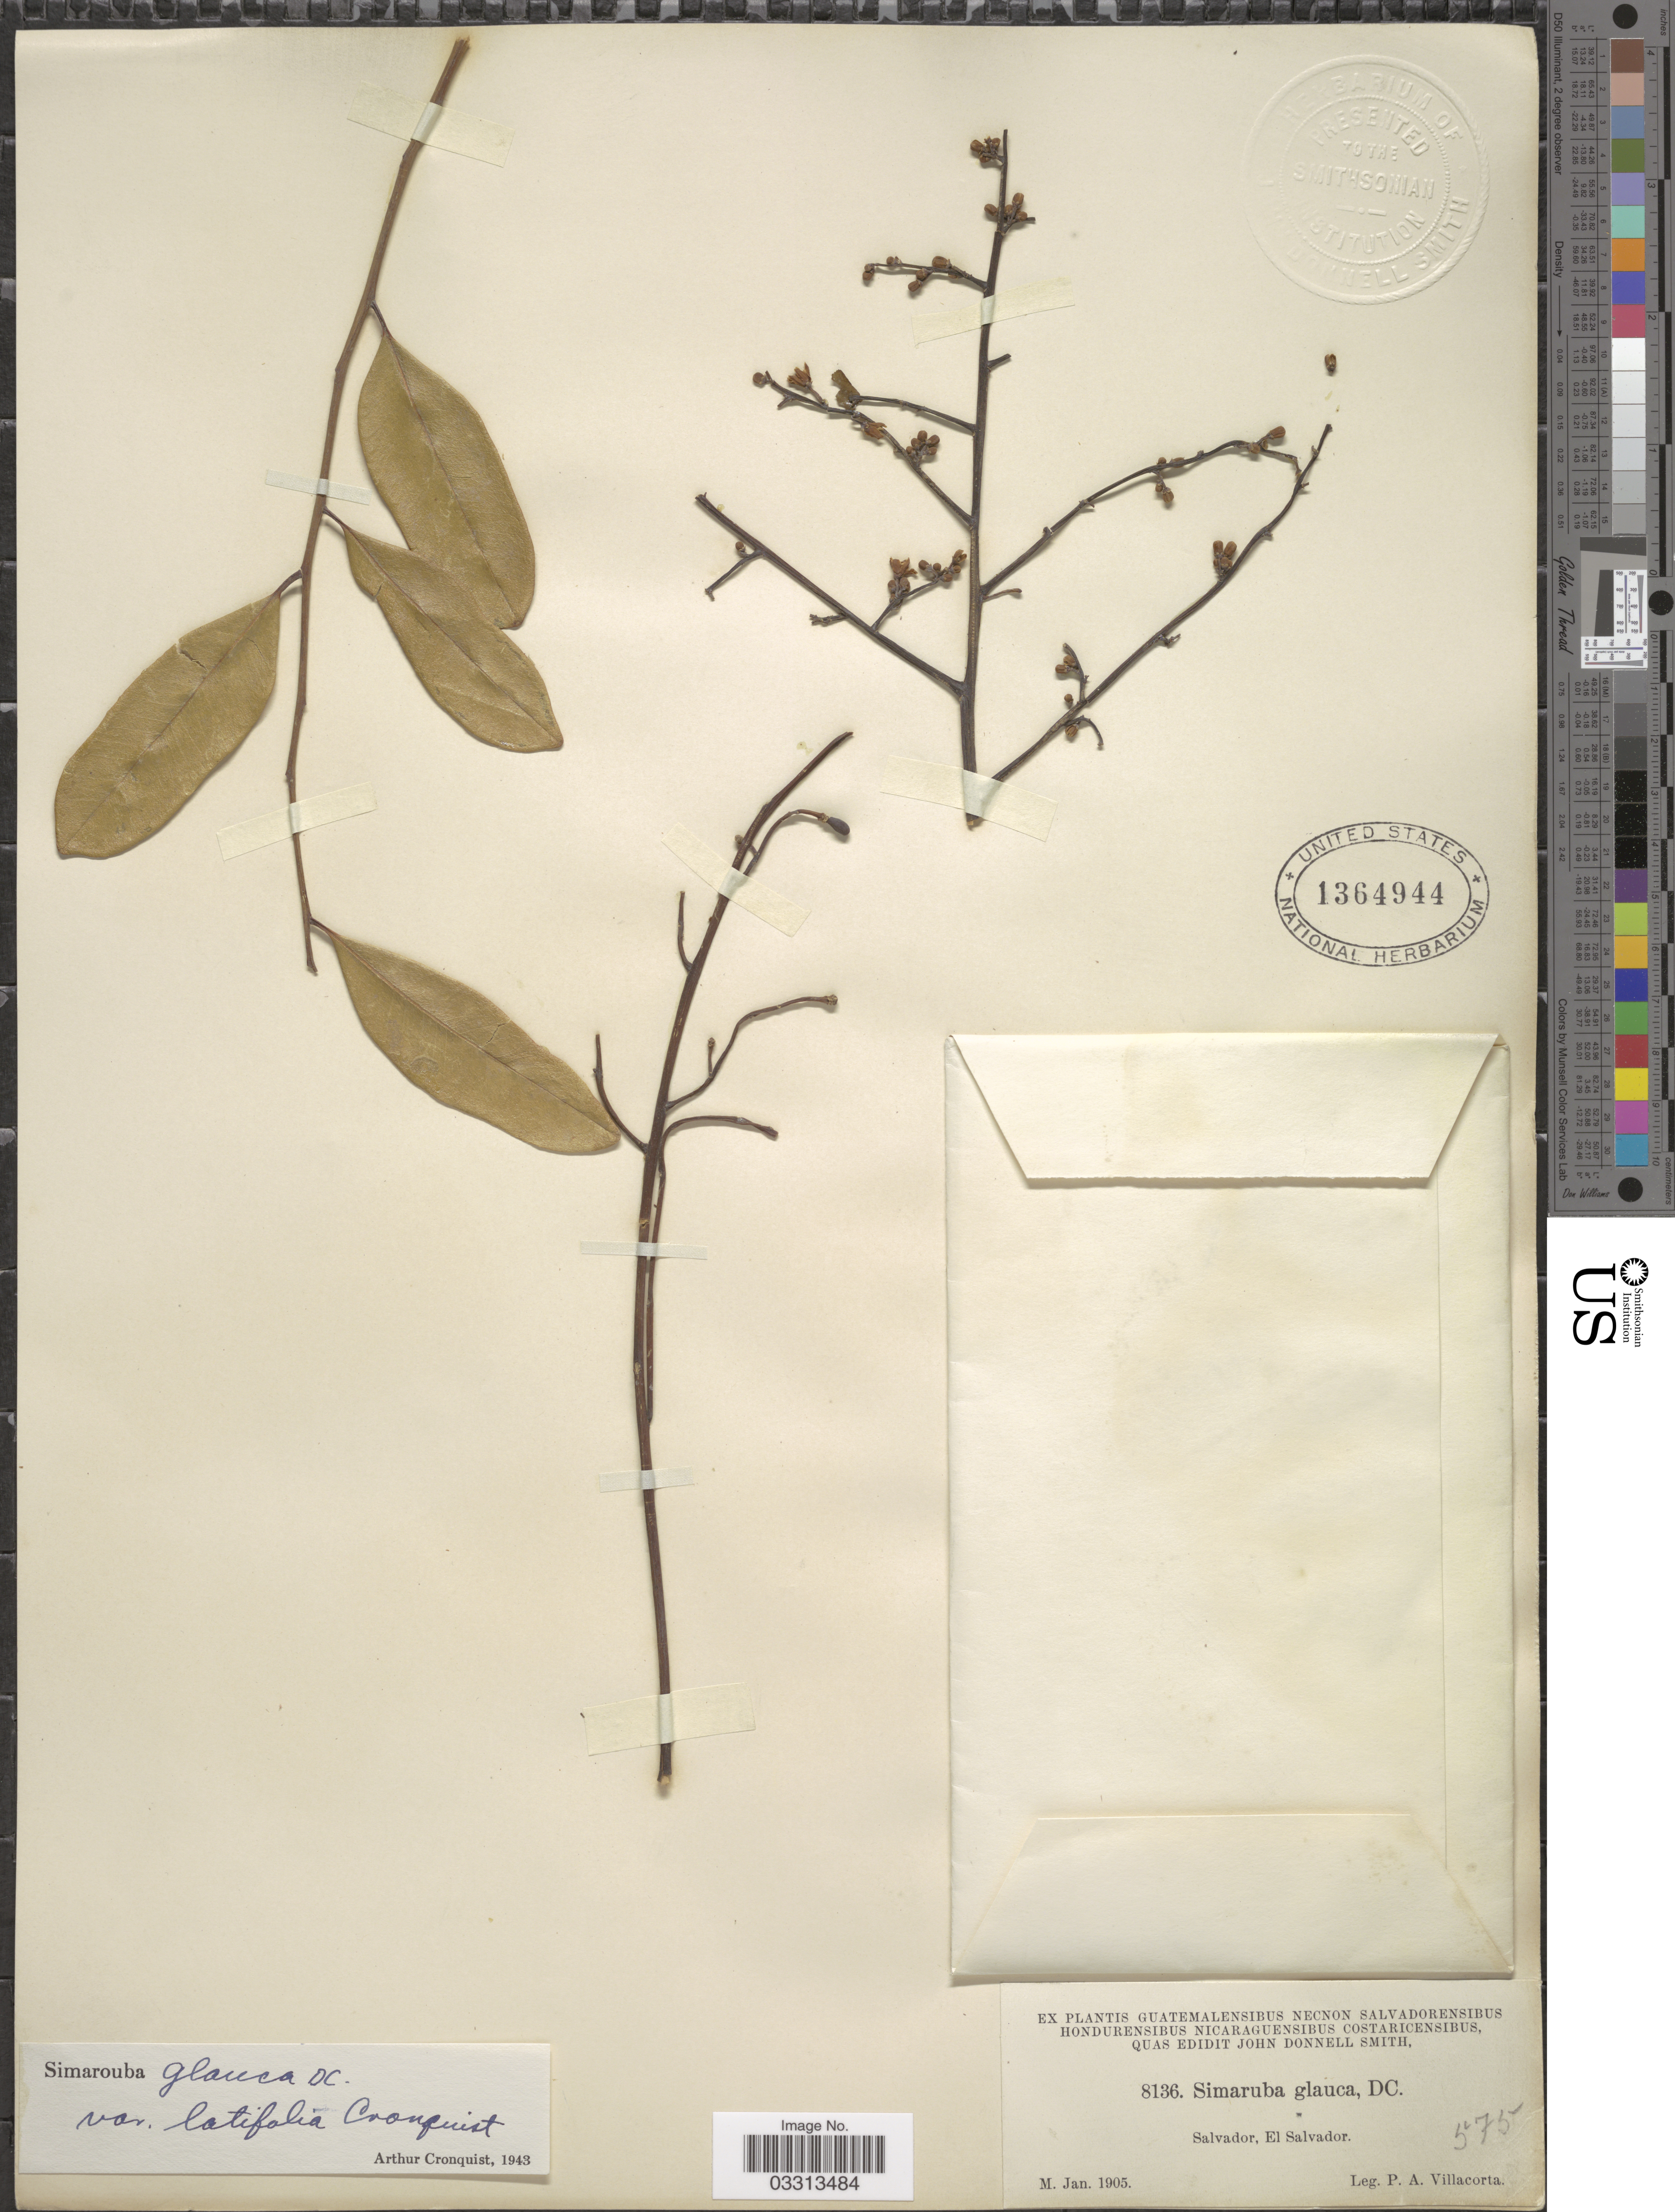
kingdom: Plantae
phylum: Tracheophyta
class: Magnoliopsida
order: Sapindales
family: Simaroubaceae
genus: Simarouba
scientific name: Simarouba glauca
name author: DC.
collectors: P. Villacorta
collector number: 8136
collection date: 1905-01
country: El Salvador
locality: Salvador.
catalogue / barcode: US 1364944